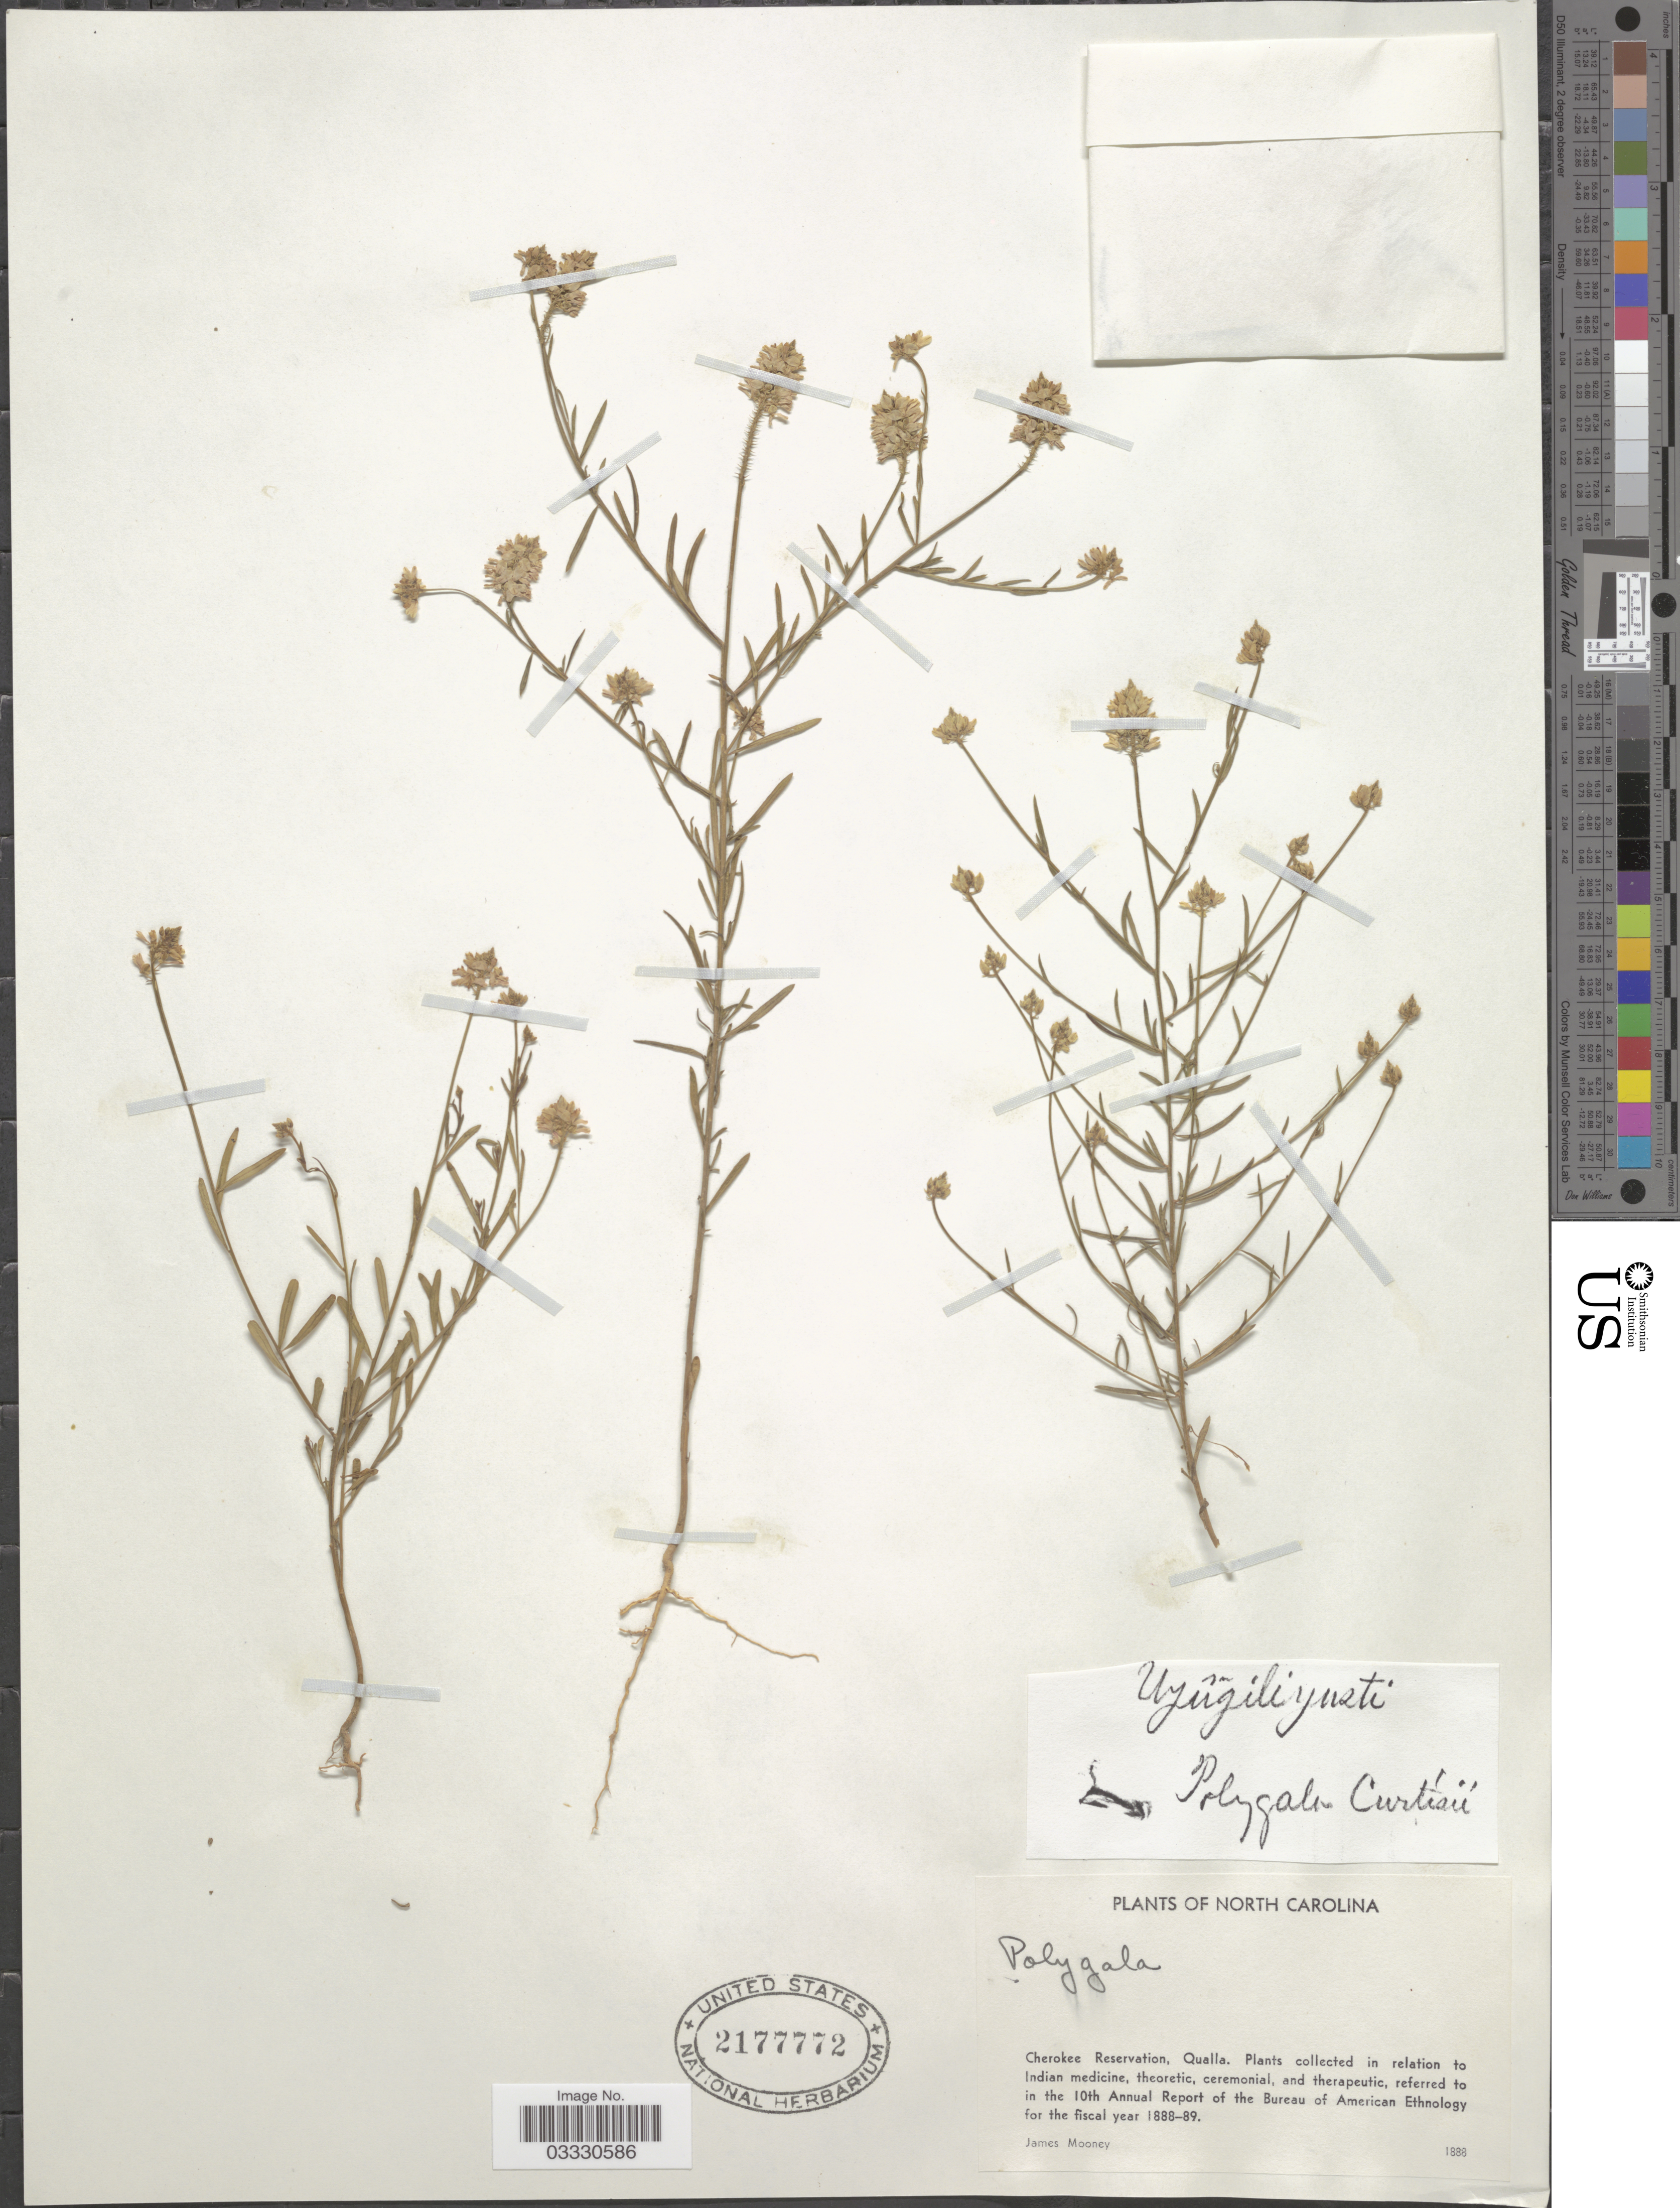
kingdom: Plantae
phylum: Tracheophyta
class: Magnoliopsida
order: Fabales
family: Polygalaceae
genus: Polygala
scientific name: Polygala curtissii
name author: A. Gray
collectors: J. Mooney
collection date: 1888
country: United States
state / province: North Carolina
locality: Cherokee Reservation, Qualla.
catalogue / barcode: US 2177772